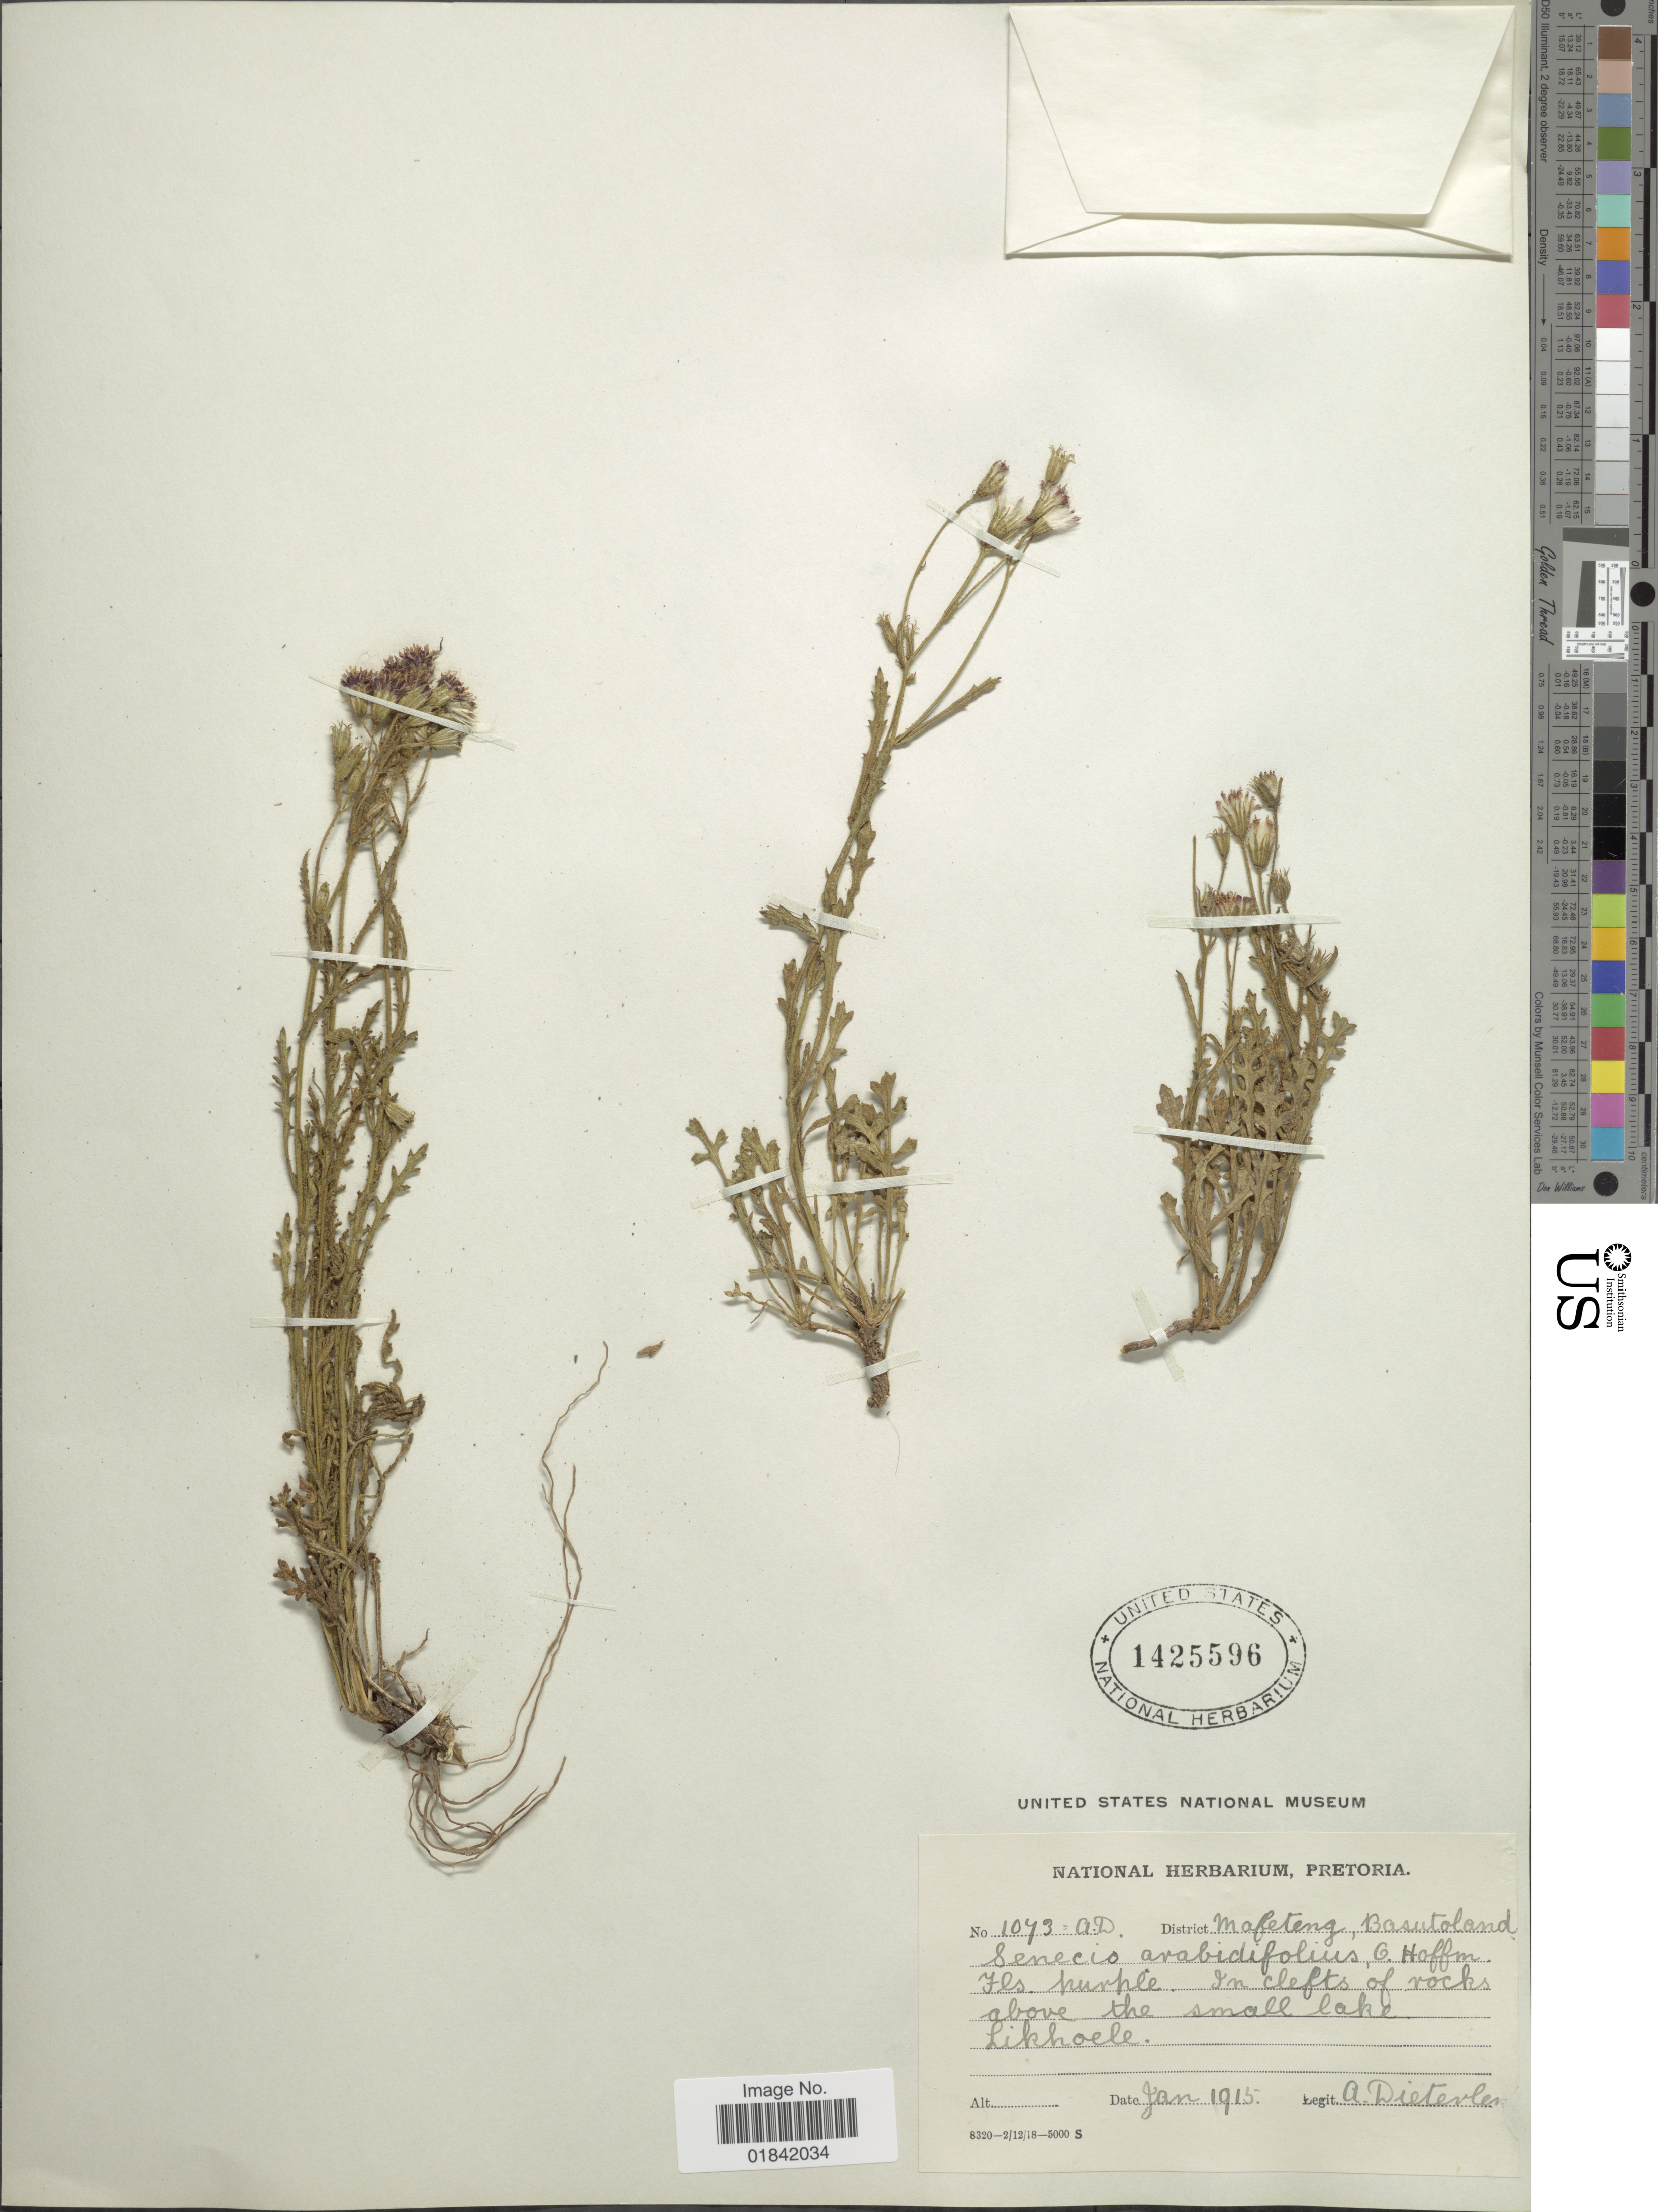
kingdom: Plantae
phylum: Tracheophyta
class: Magnoliopsida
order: Asterales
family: Asteraceae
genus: Senecio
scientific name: Senecio arabidifolius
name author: O. Hoffm.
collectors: A. Dieterlen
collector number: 1073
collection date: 1915-01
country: Lesotho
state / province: Mafeteng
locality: Mafeteng, Basutoland [interpreted]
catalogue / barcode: US 1425596